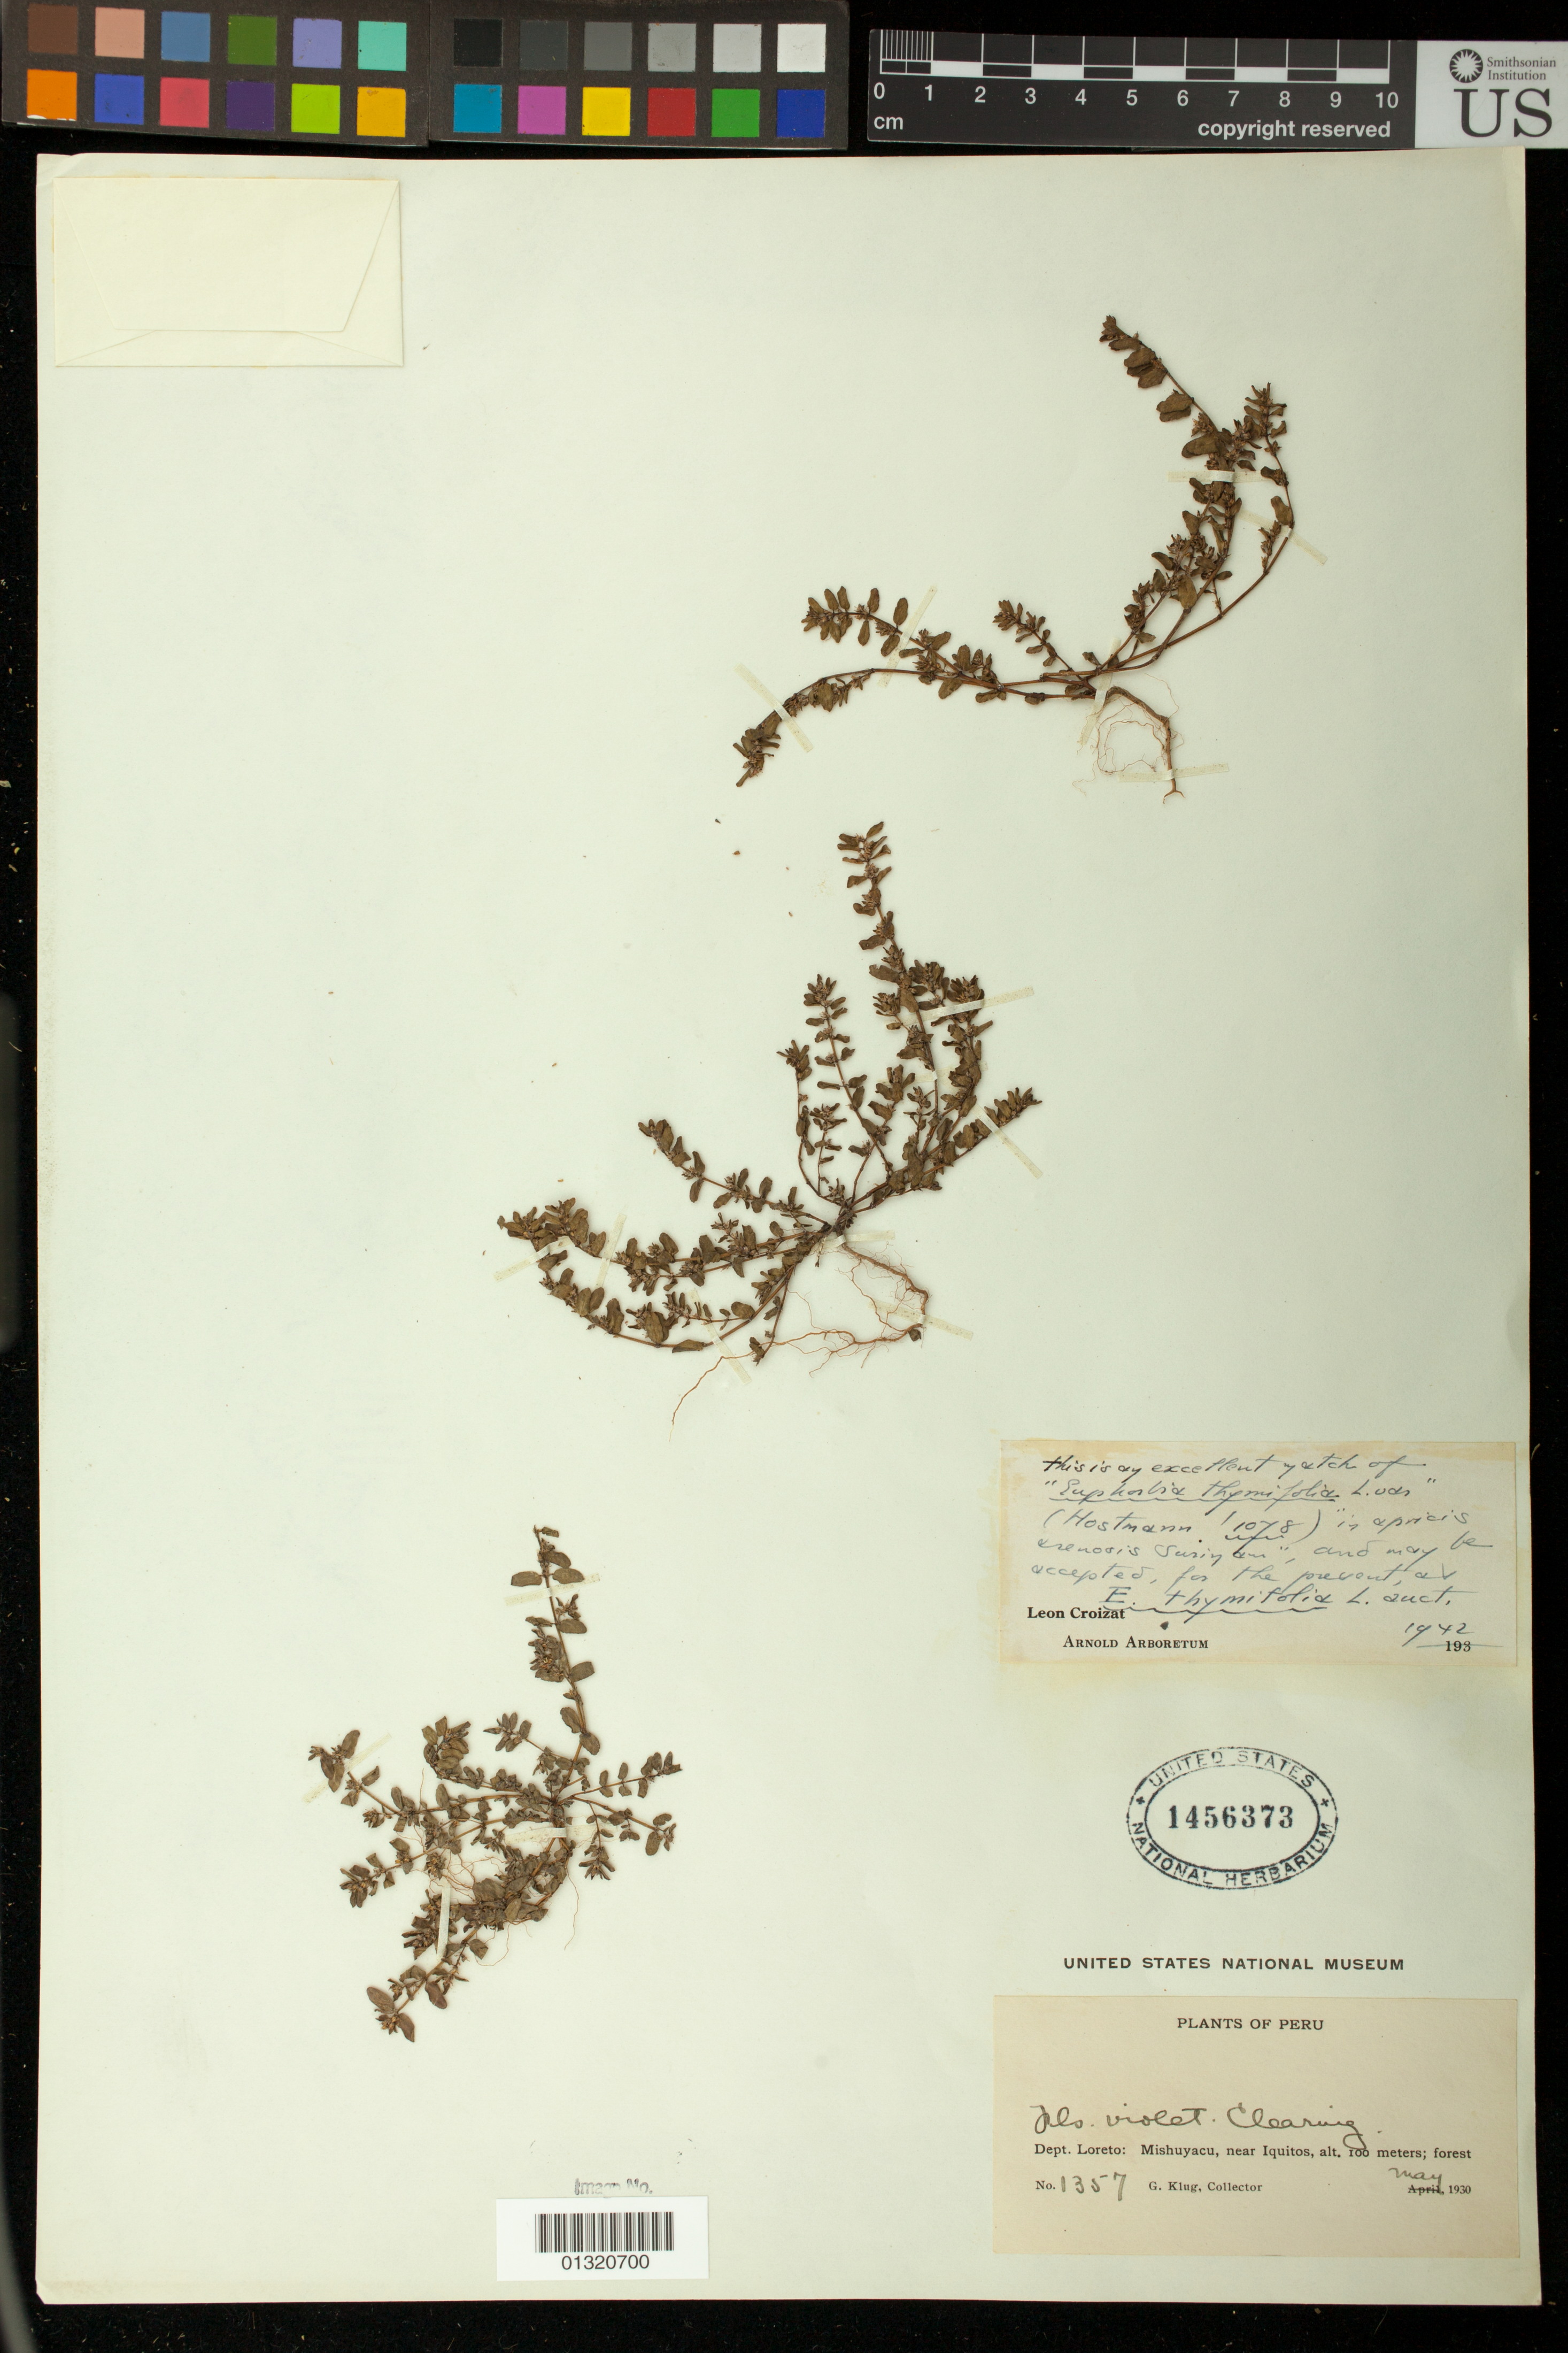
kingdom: Plantae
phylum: Tracheophyta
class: Magnoliopsida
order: Malpighiales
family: Euphorbiaceae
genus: Euphorbia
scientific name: Euphorbia thymifolia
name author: L.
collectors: G. Klug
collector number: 1357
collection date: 1930-05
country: Peru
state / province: Loreto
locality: Mishuyacu, near Iquitos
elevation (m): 100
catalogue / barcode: US 1456373